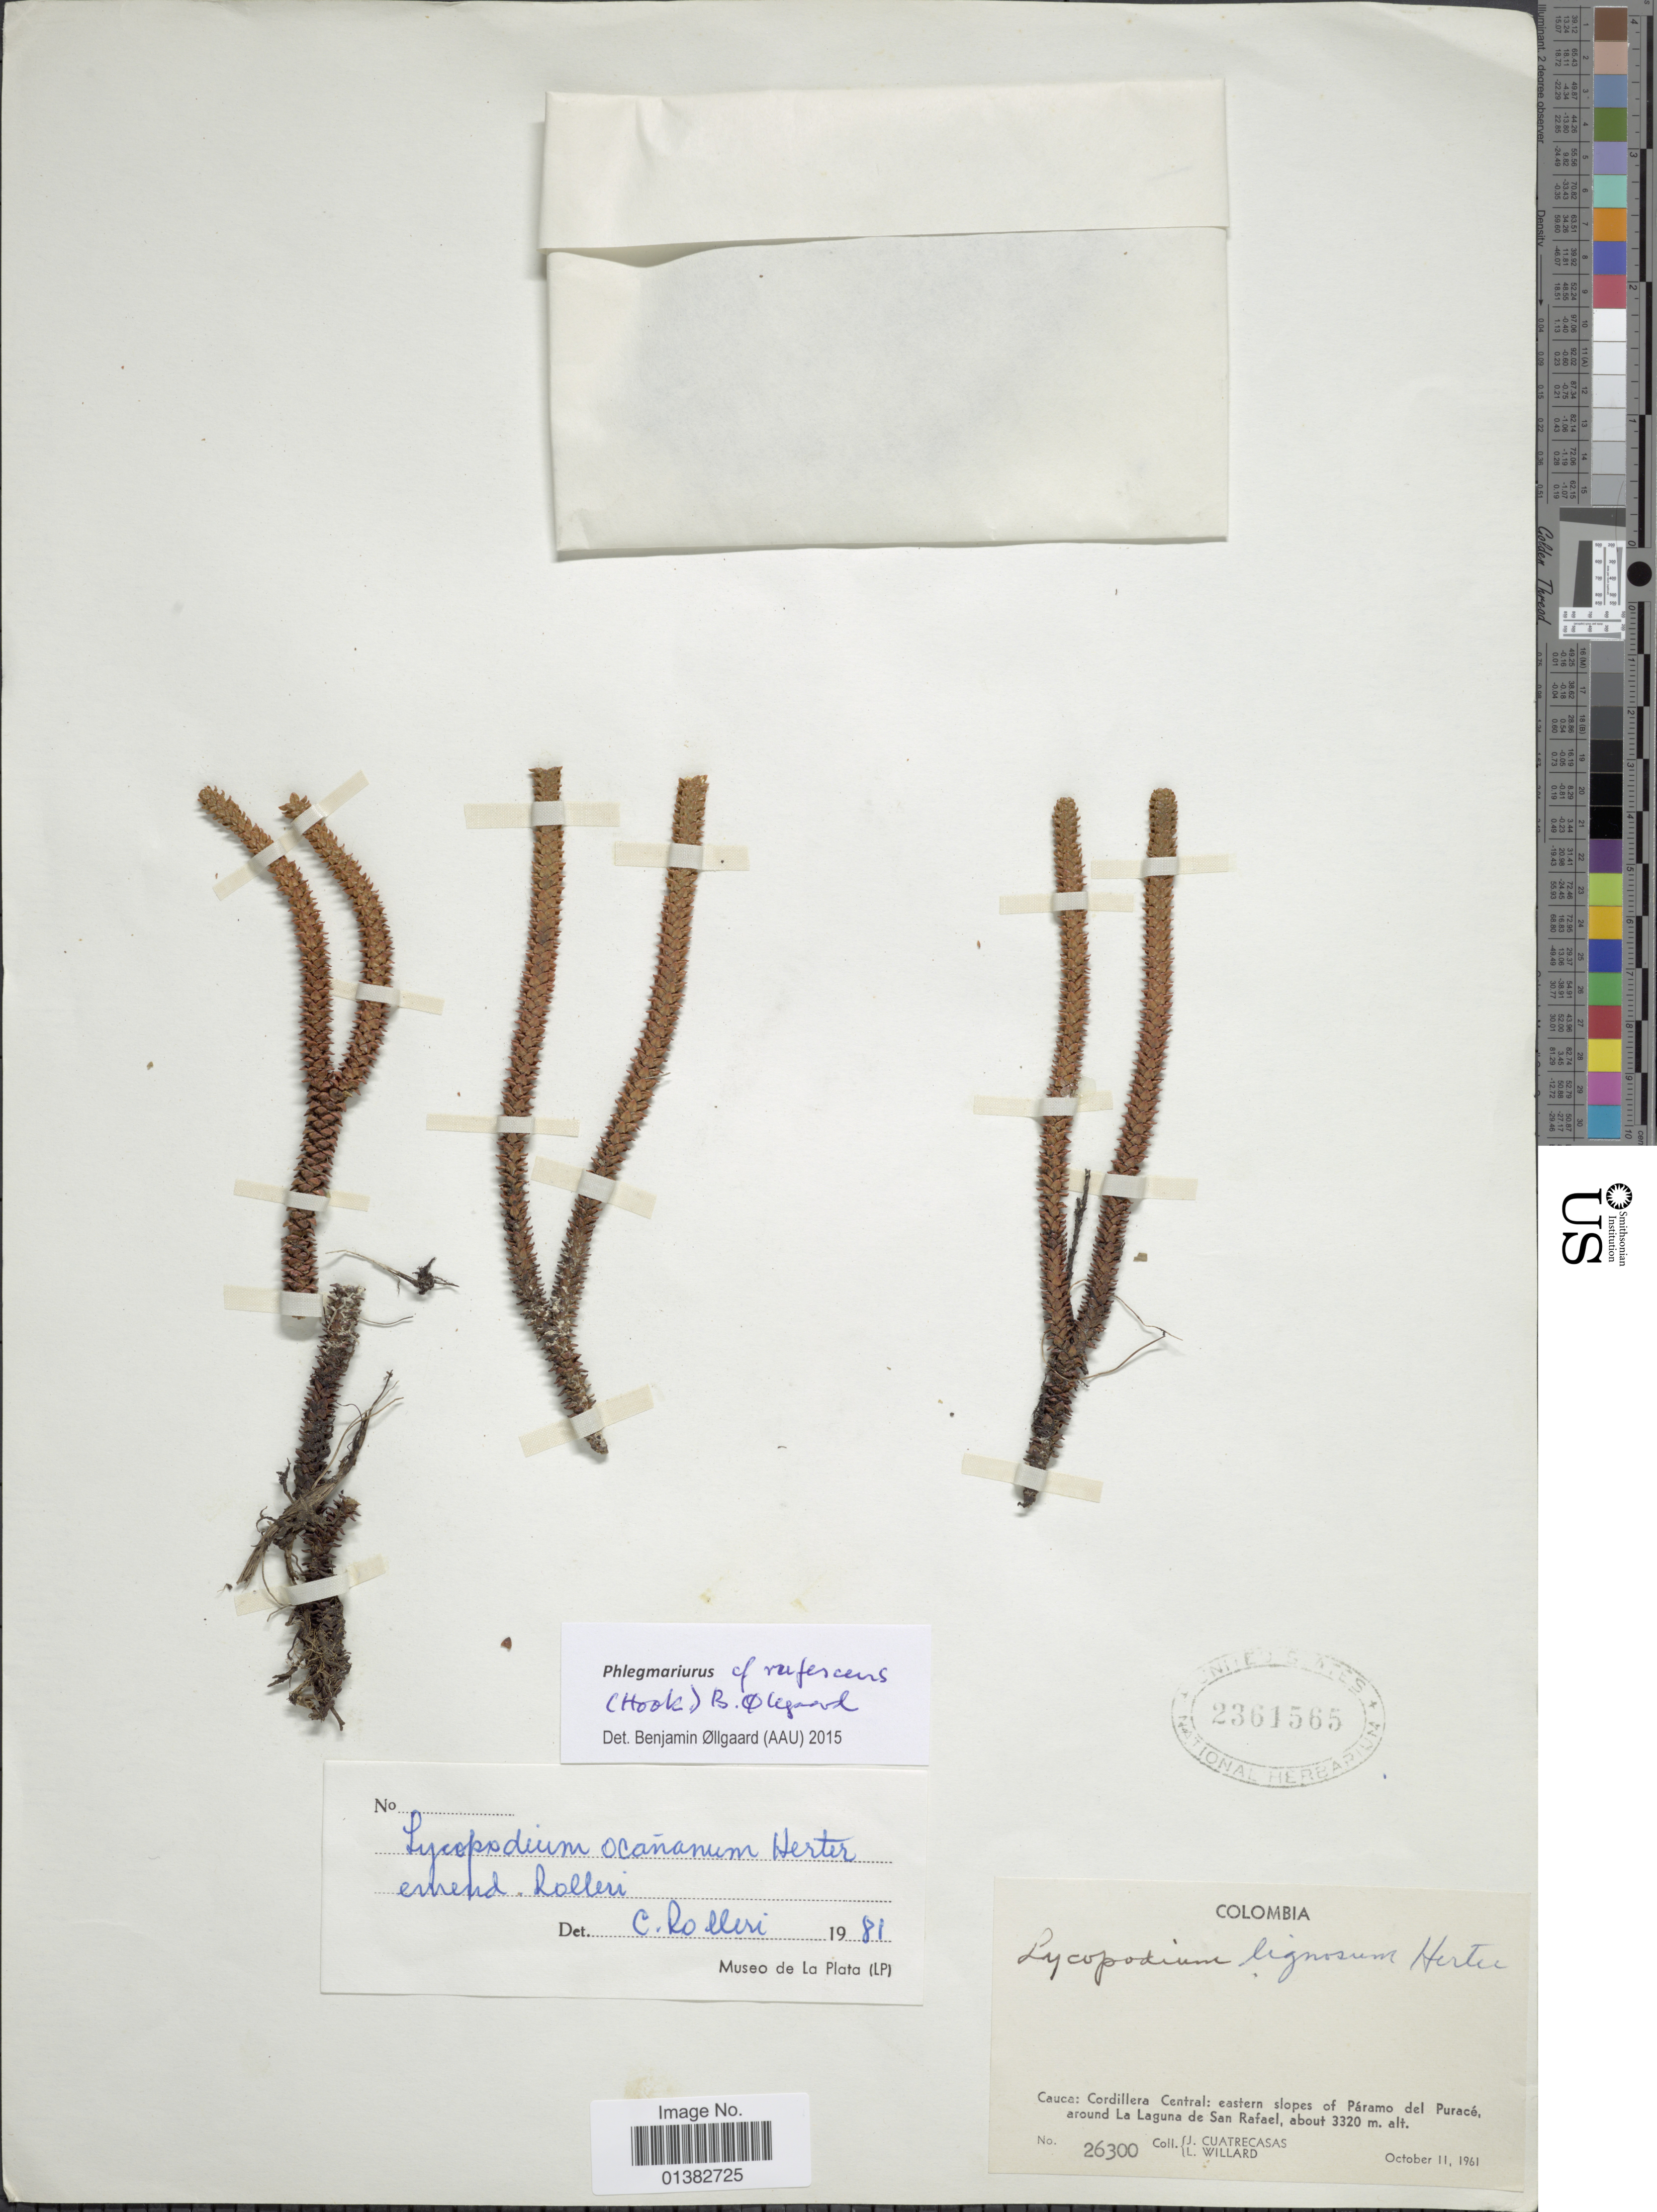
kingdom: Plantae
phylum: Tracheophyta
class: Lycopodiopsida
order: Lycopodiales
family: Lycopodiaceae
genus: Phlegmariurus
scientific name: Phlegmariurus rufescens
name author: (Hook.) B. Øllg.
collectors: J. Cuatrecasas & L. Willard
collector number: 26300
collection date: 1961-10-11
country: Colombia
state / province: Cauca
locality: Cordillera Central: eastern slopes of Páramo del Puracé, around La Laguna de San Rafael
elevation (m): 3320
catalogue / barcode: US 2361565